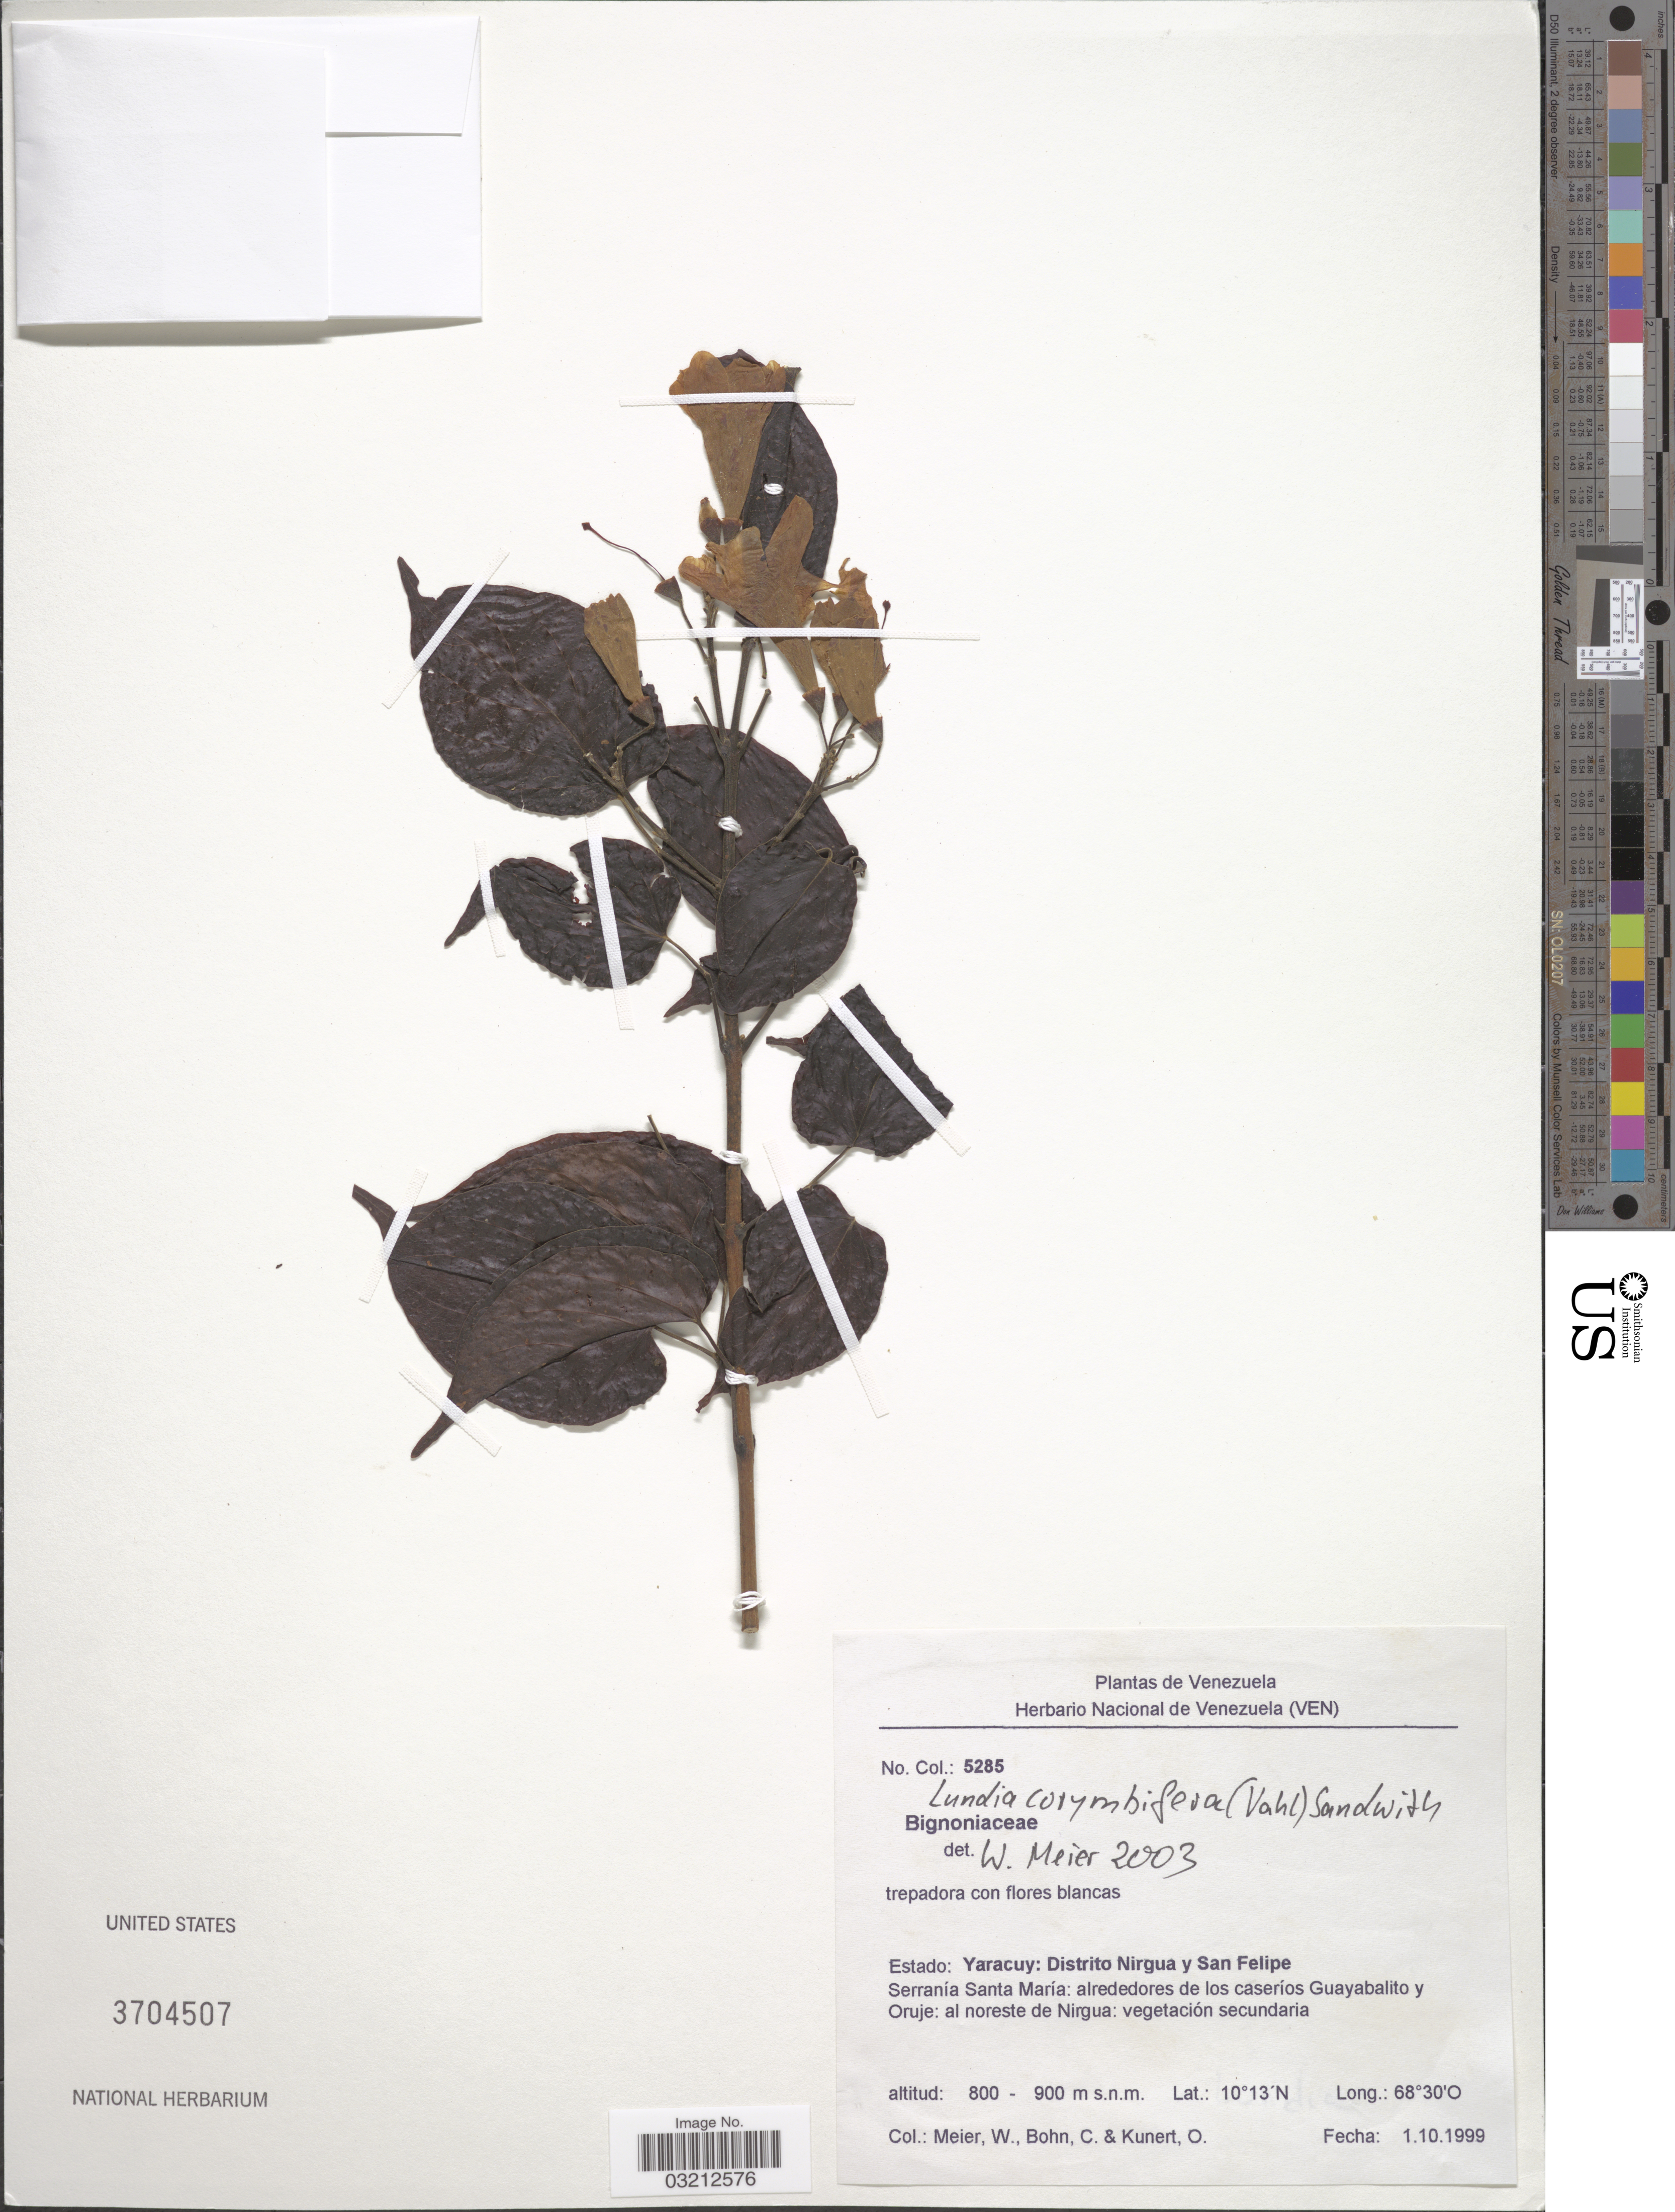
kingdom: Plantae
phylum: Tracheophyta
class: Magnoliopsida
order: Lamiales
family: Bignoniaceae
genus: Lundia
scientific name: Lundia corymbifera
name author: (Vahl) Sandwith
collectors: W. Meier, C. Bohn & O. Kunert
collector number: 5285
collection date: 1999-10-01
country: Venezuela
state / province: Yaracuy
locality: Distrito Nirgua y San Felipe. Serranía Santa María: alrededores de los caseríos Guayabalito y Oruje: al noreste de Nirgua.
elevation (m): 800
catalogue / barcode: US 3704507